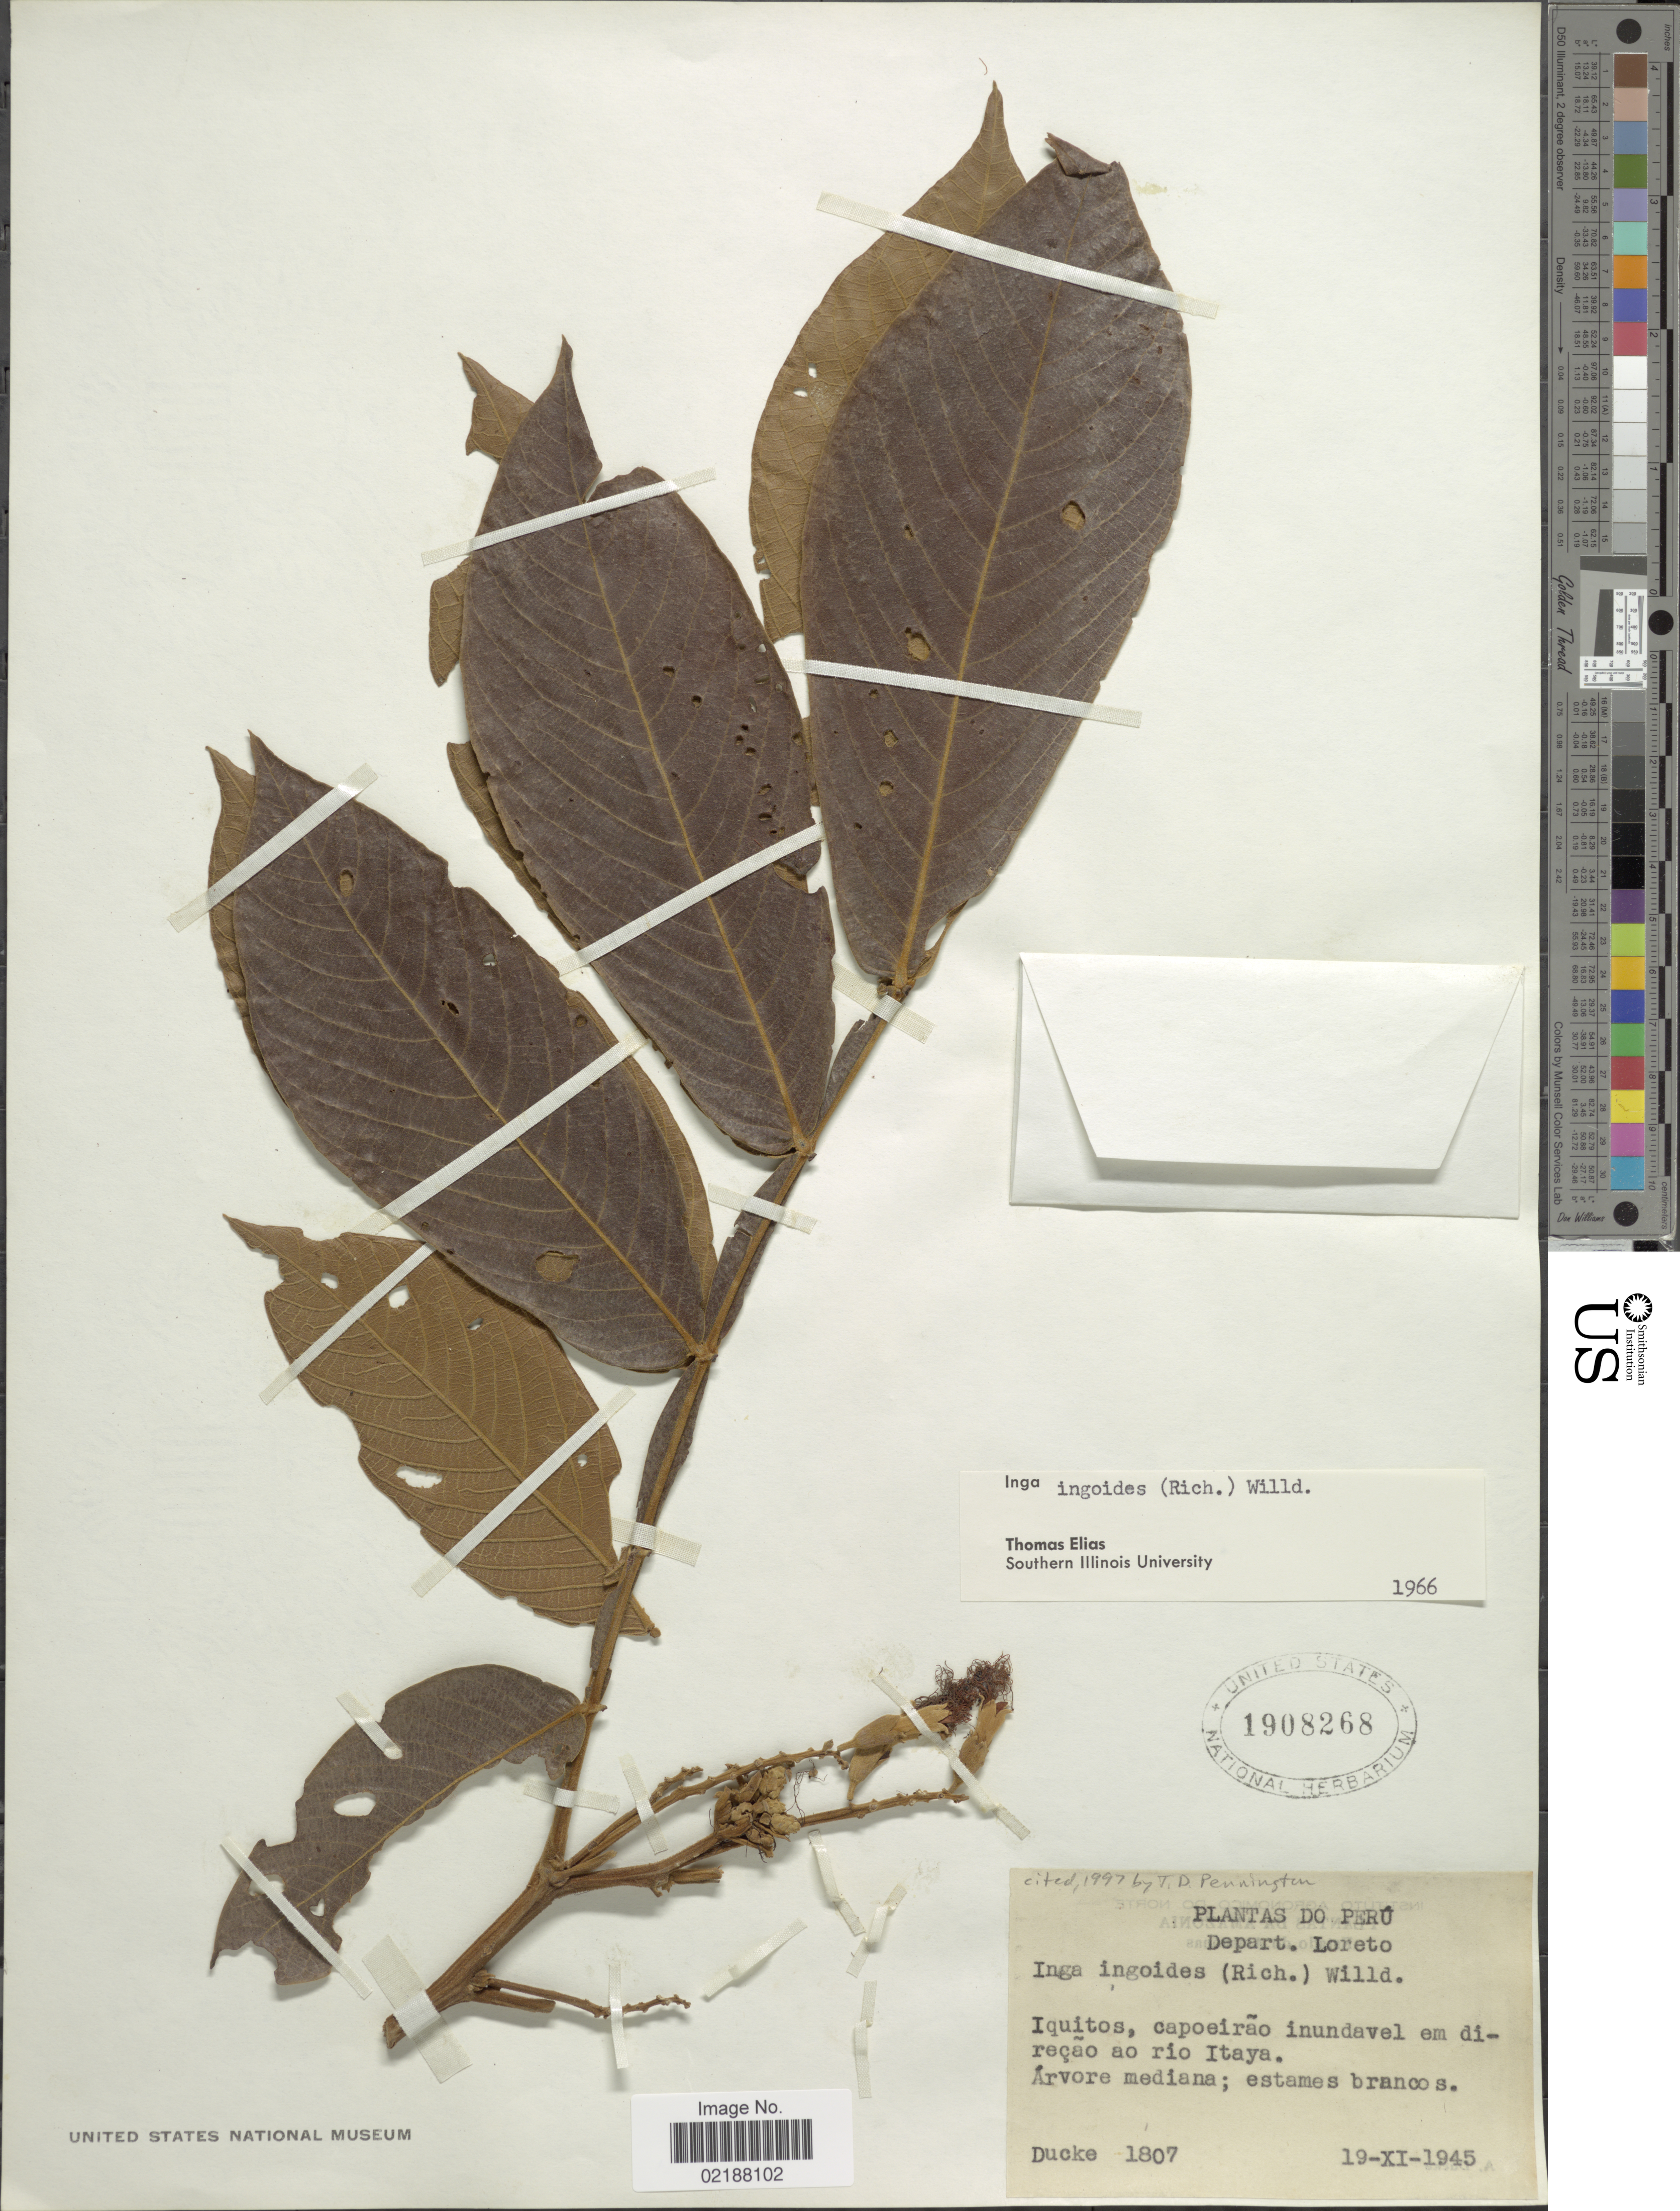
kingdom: Plantae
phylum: Tracheophyta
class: Magnoliopsida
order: Fabales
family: Fabaceae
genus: Inga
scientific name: Inga ingoides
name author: (Rich.) Willd.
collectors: A. Ducke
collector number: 1807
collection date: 1945-11-19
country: Peru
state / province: Loreto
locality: Depart. Loreto. Iquitos, capoeirão inundavel em direção ao rio Itaya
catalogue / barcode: US 1908268